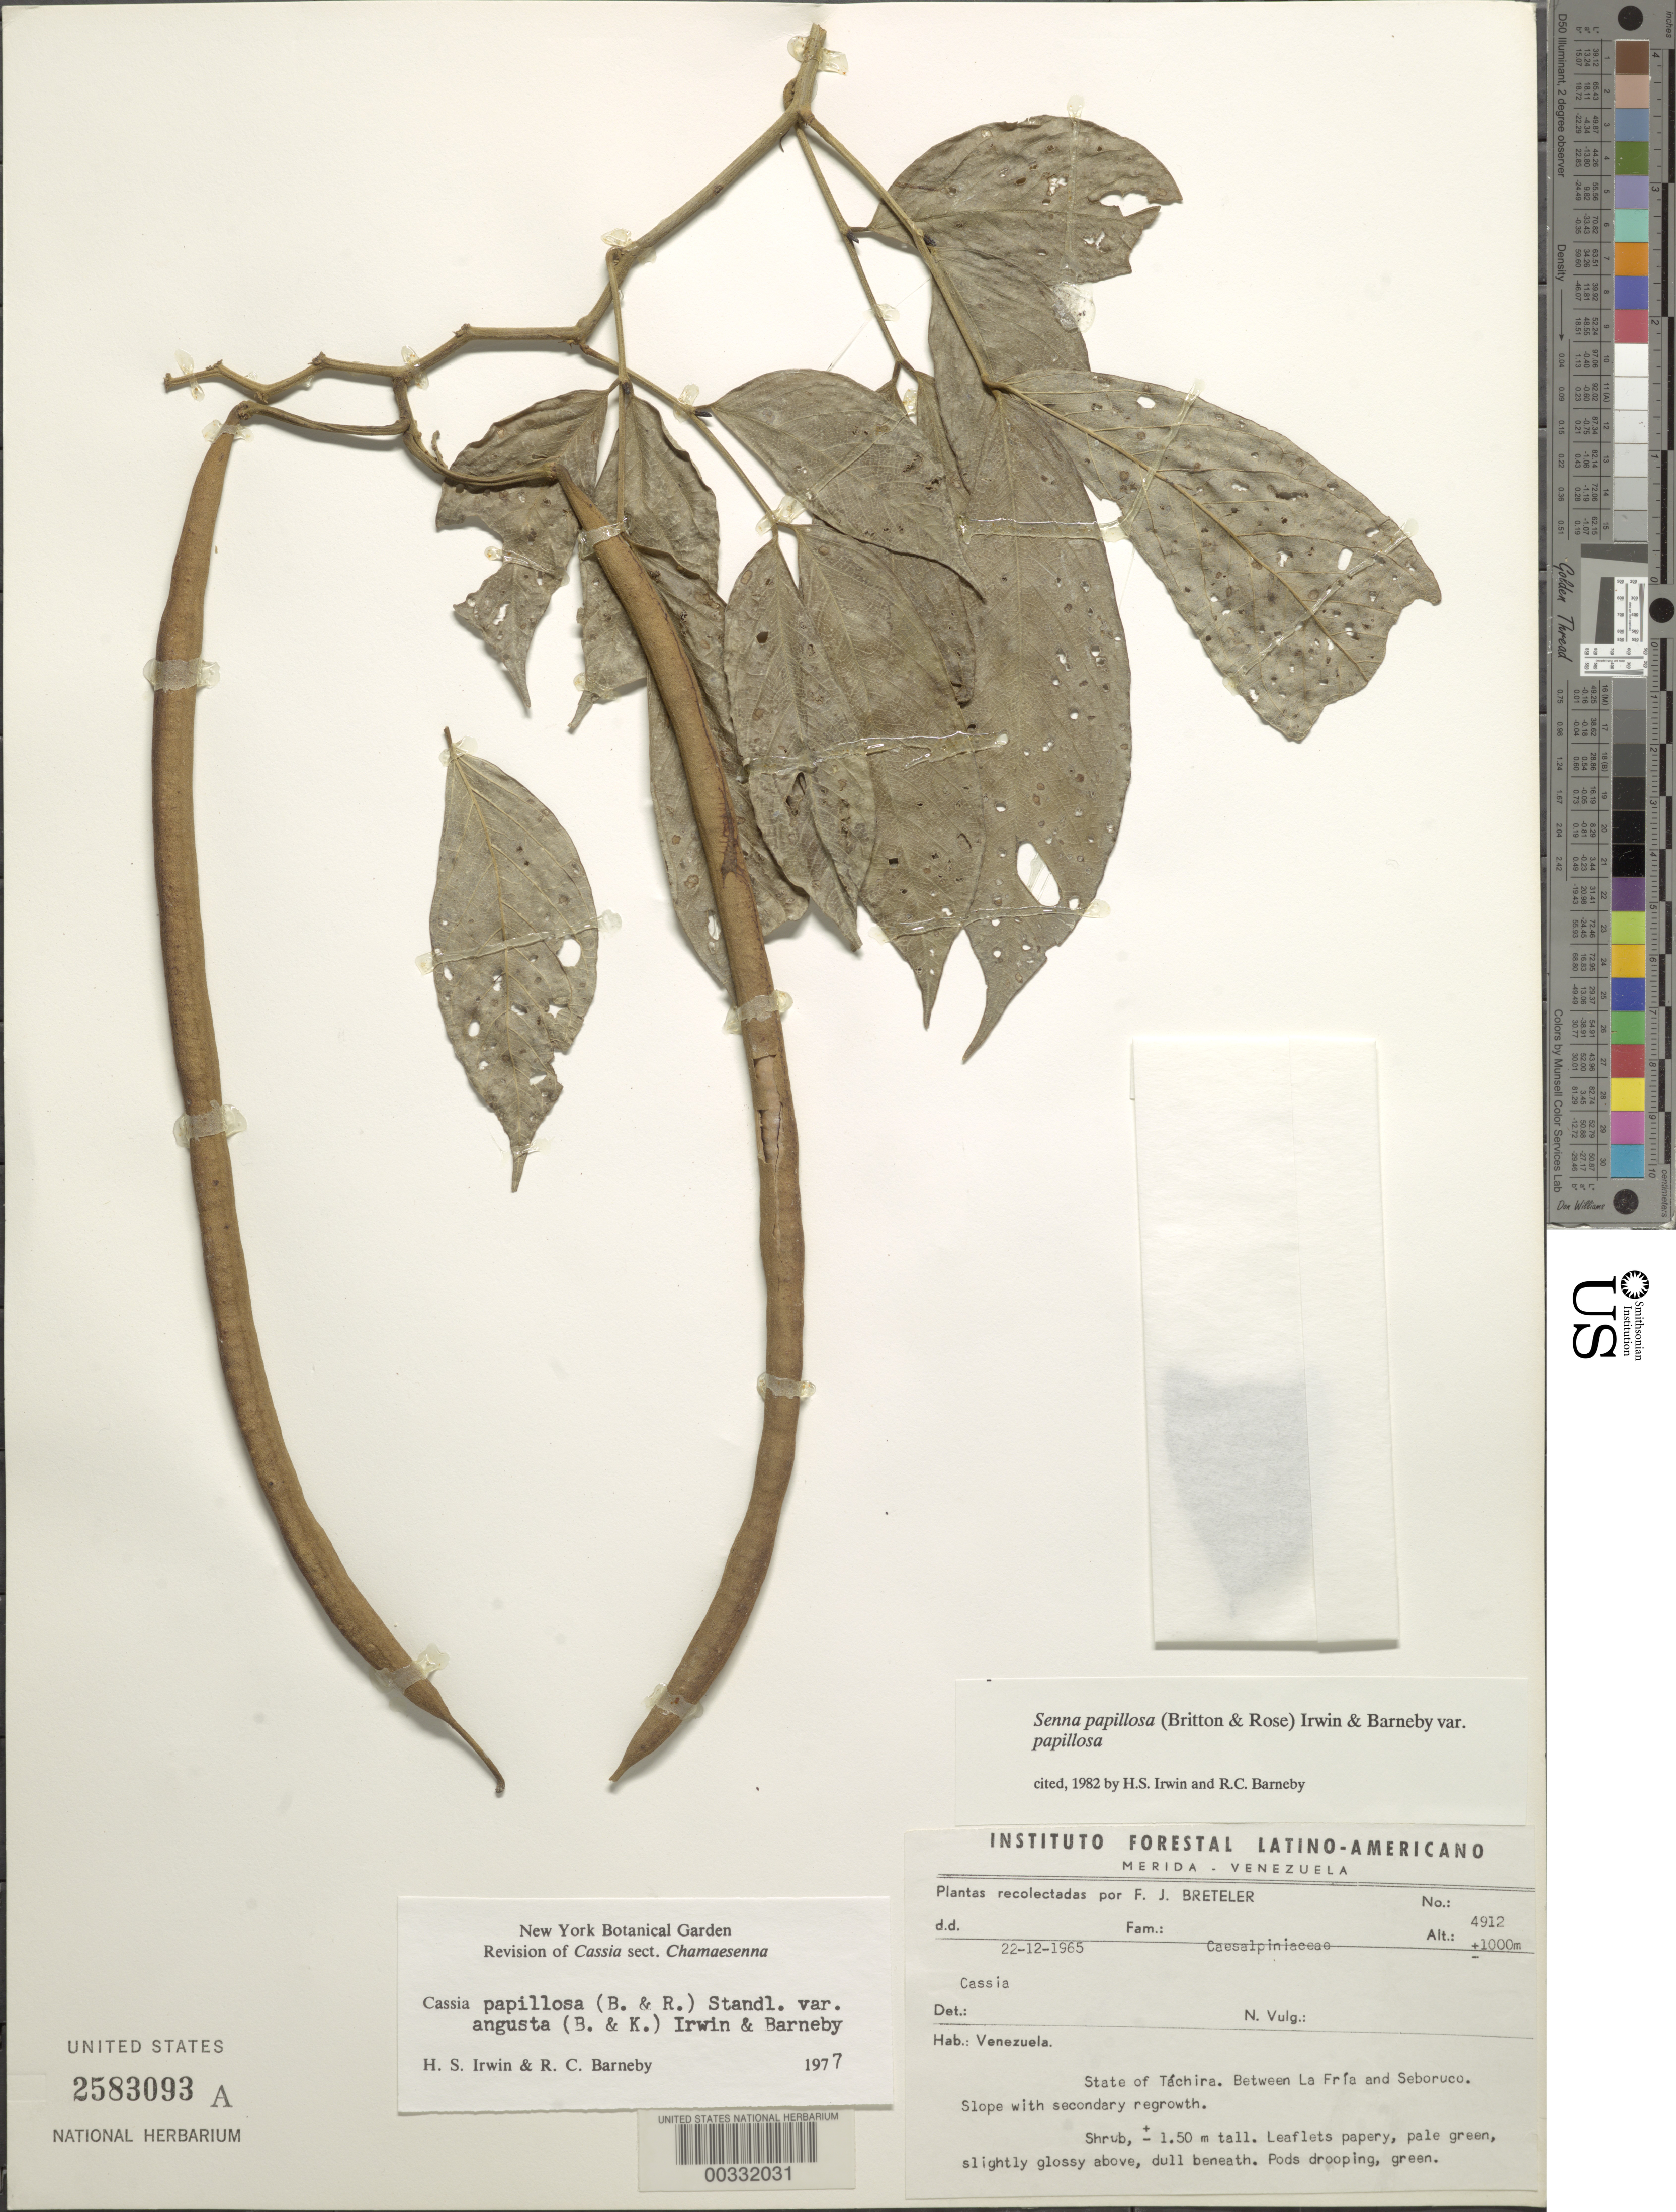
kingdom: Plantae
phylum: Tracheophyta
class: Magnoliopsida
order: Fabales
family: Fabaceae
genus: Senna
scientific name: Senna papillosa var. papillosa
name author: (Britton & Rose) H.S. Irwin & Barneby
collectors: F. J. Breteler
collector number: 4912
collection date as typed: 22 Dec 1965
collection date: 1965-12-22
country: Venezuela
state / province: Tachira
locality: Between la fria and seboruco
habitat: Slope with secondary regrowth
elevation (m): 1000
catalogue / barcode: US 2583093A